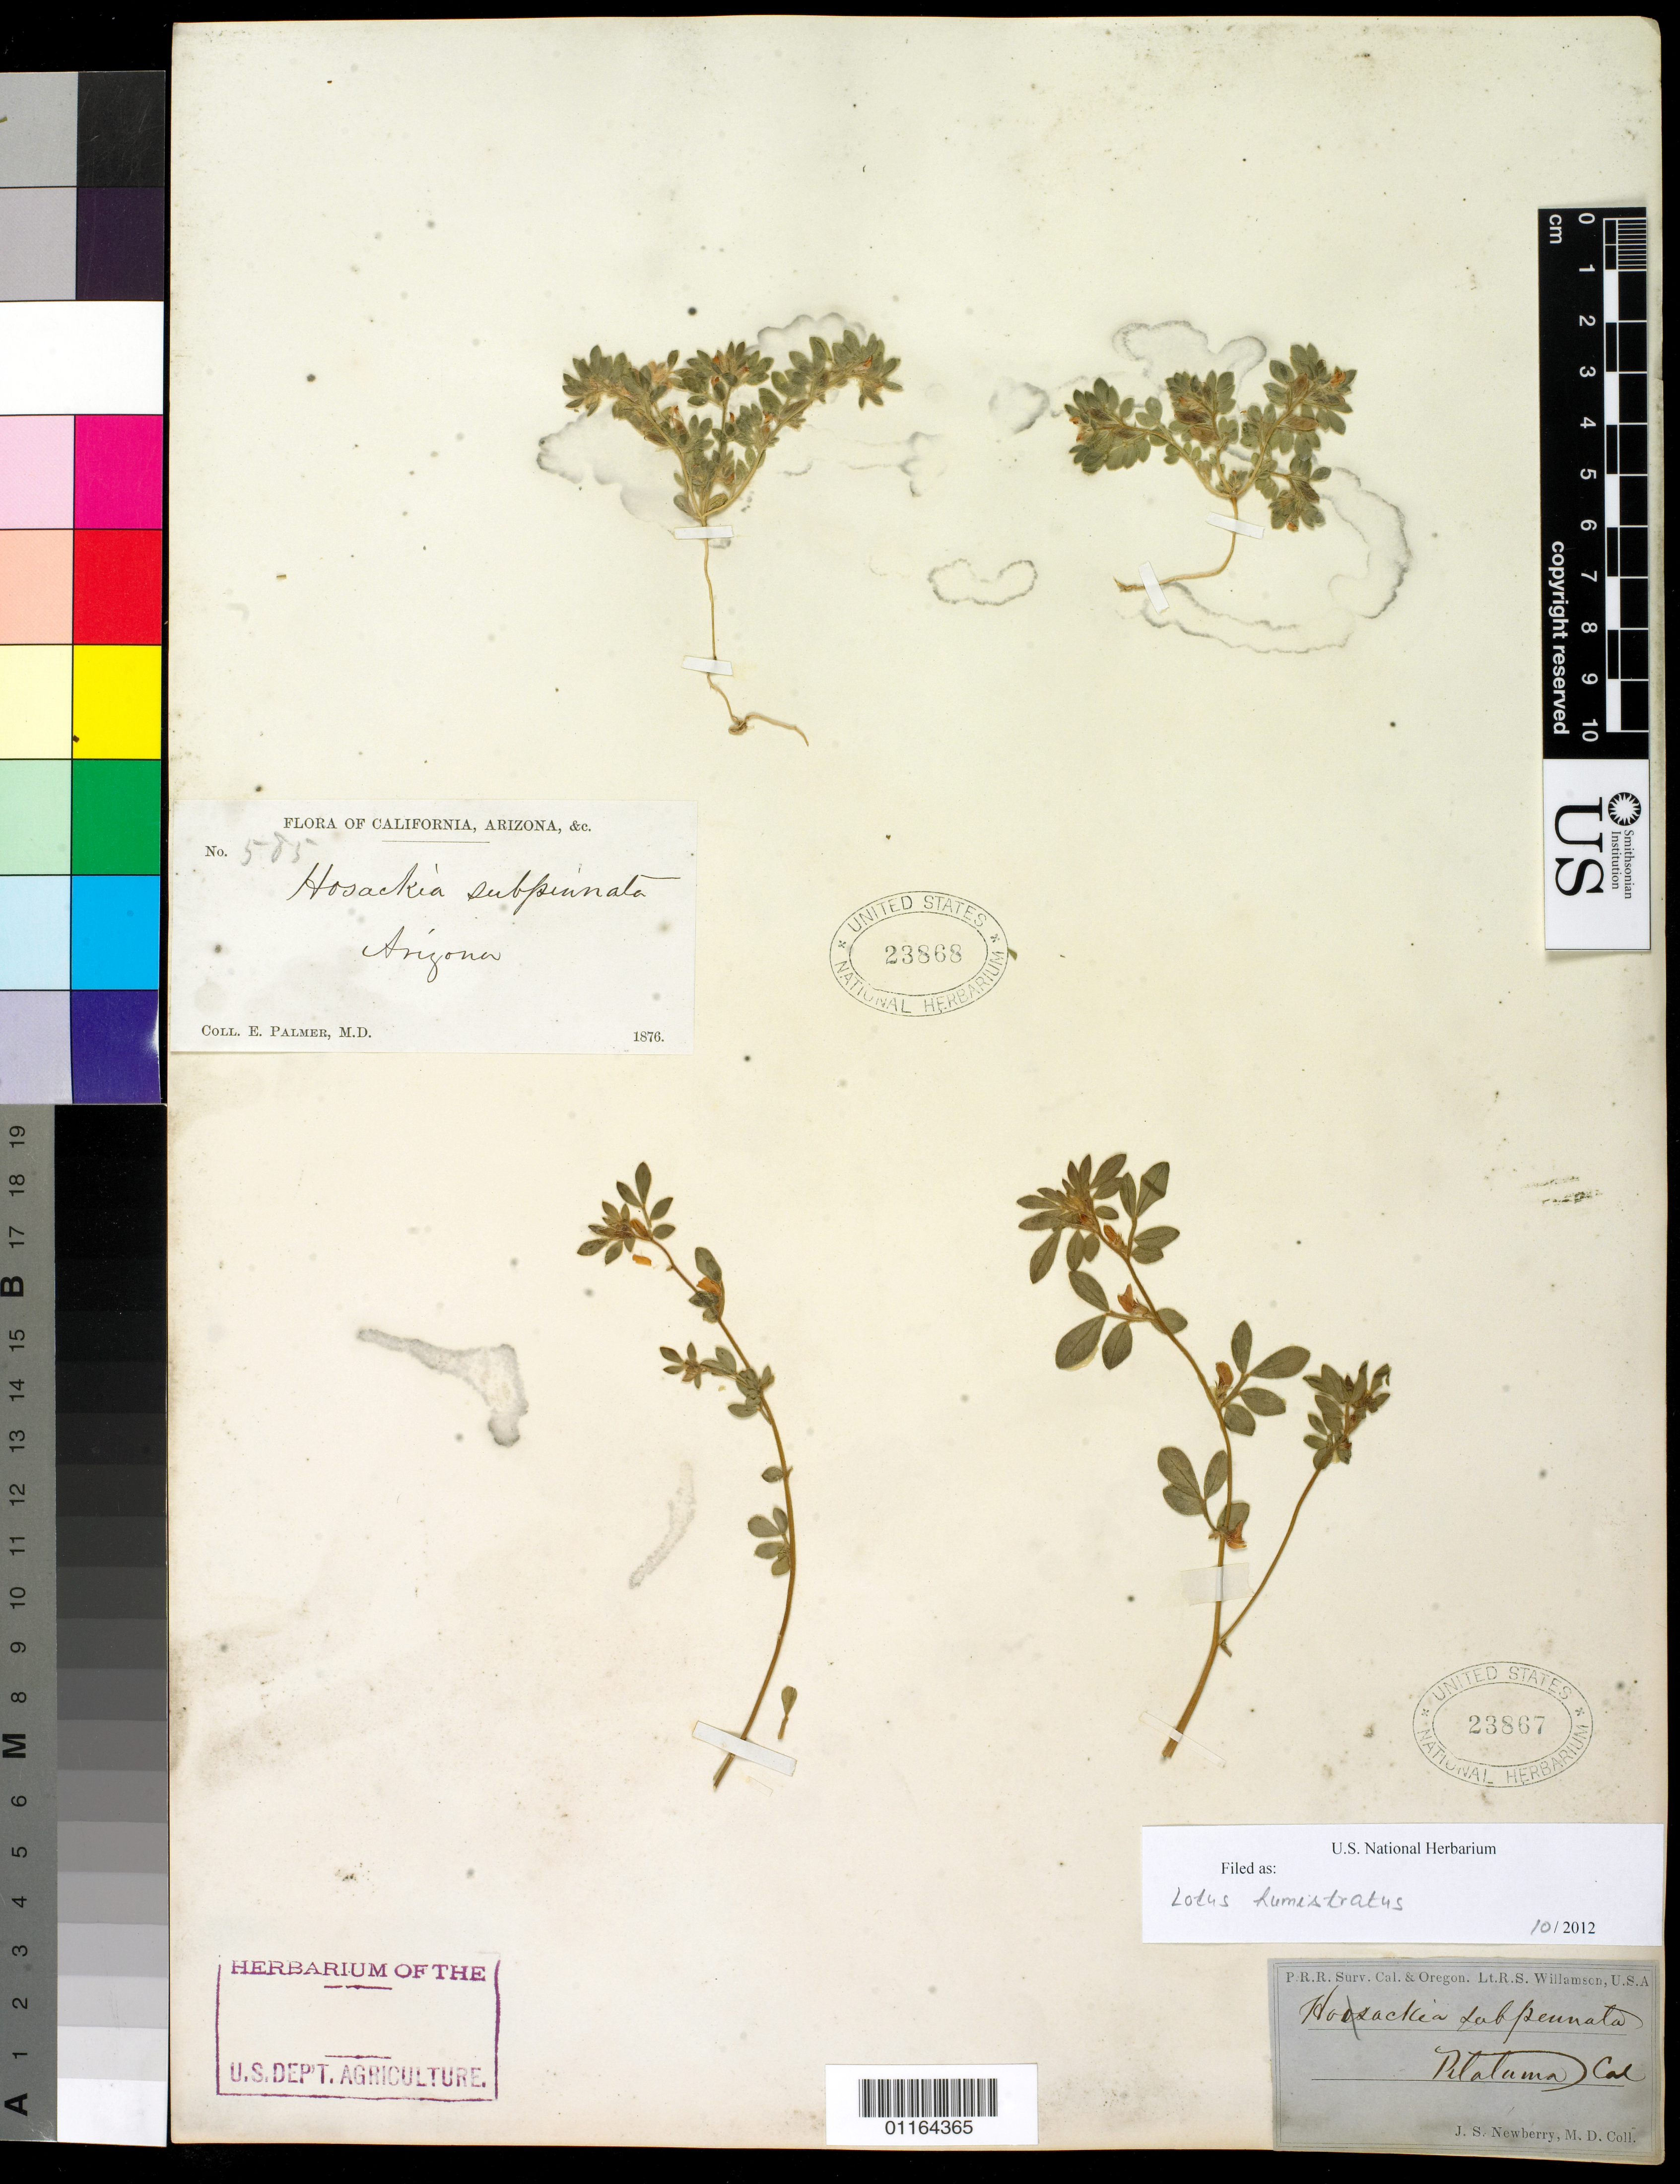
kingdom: Plantae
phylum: Tracheophyta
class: Magnoliopsida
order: Fabales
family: Fabaceae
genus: Acmispon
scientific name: Acmispon brachycarpus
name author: (Benth.) D.D. Sokoloff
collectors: J. S. Newberry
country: United States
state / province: California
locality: Petaluma.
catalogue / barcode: US 23867